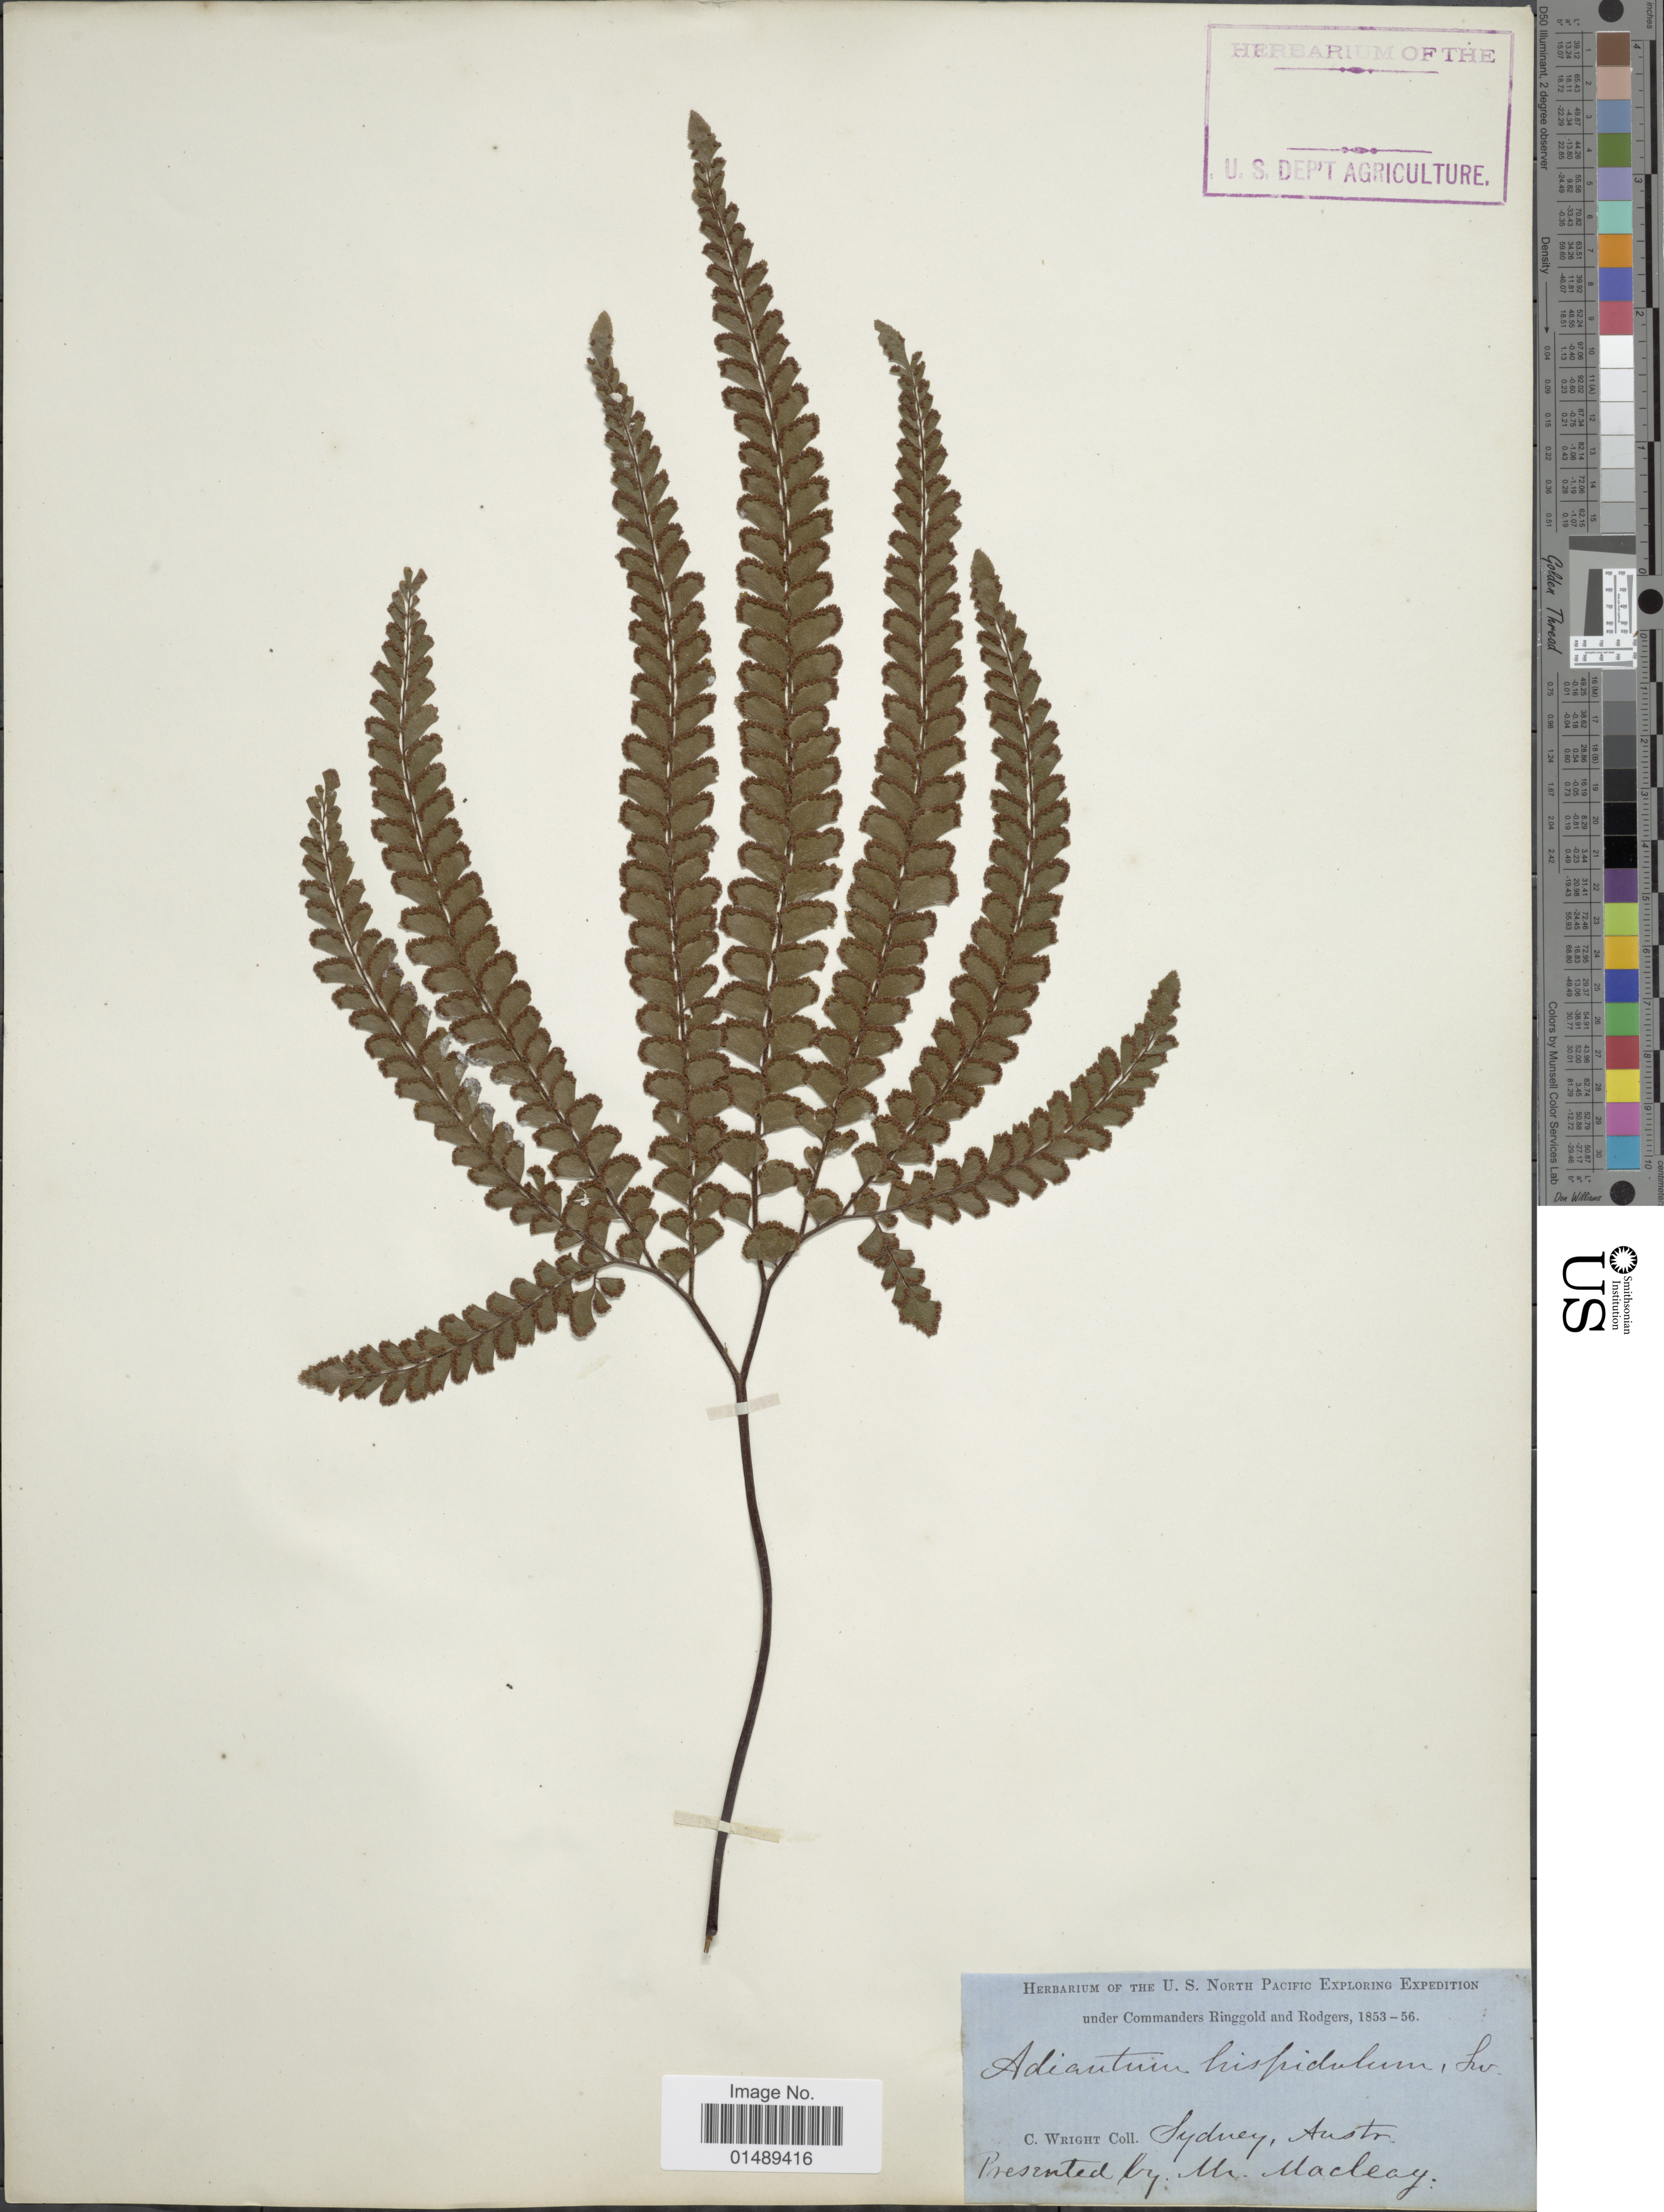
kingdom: Plantae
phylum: Tracheophyta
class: Polypodiopsida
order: Polypodiales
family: Pteridaceae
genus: Adiantum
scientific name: Adiantum hispidulum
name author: Sw.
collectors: C. Wright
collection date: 1853/1856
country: Australia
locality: Sydney